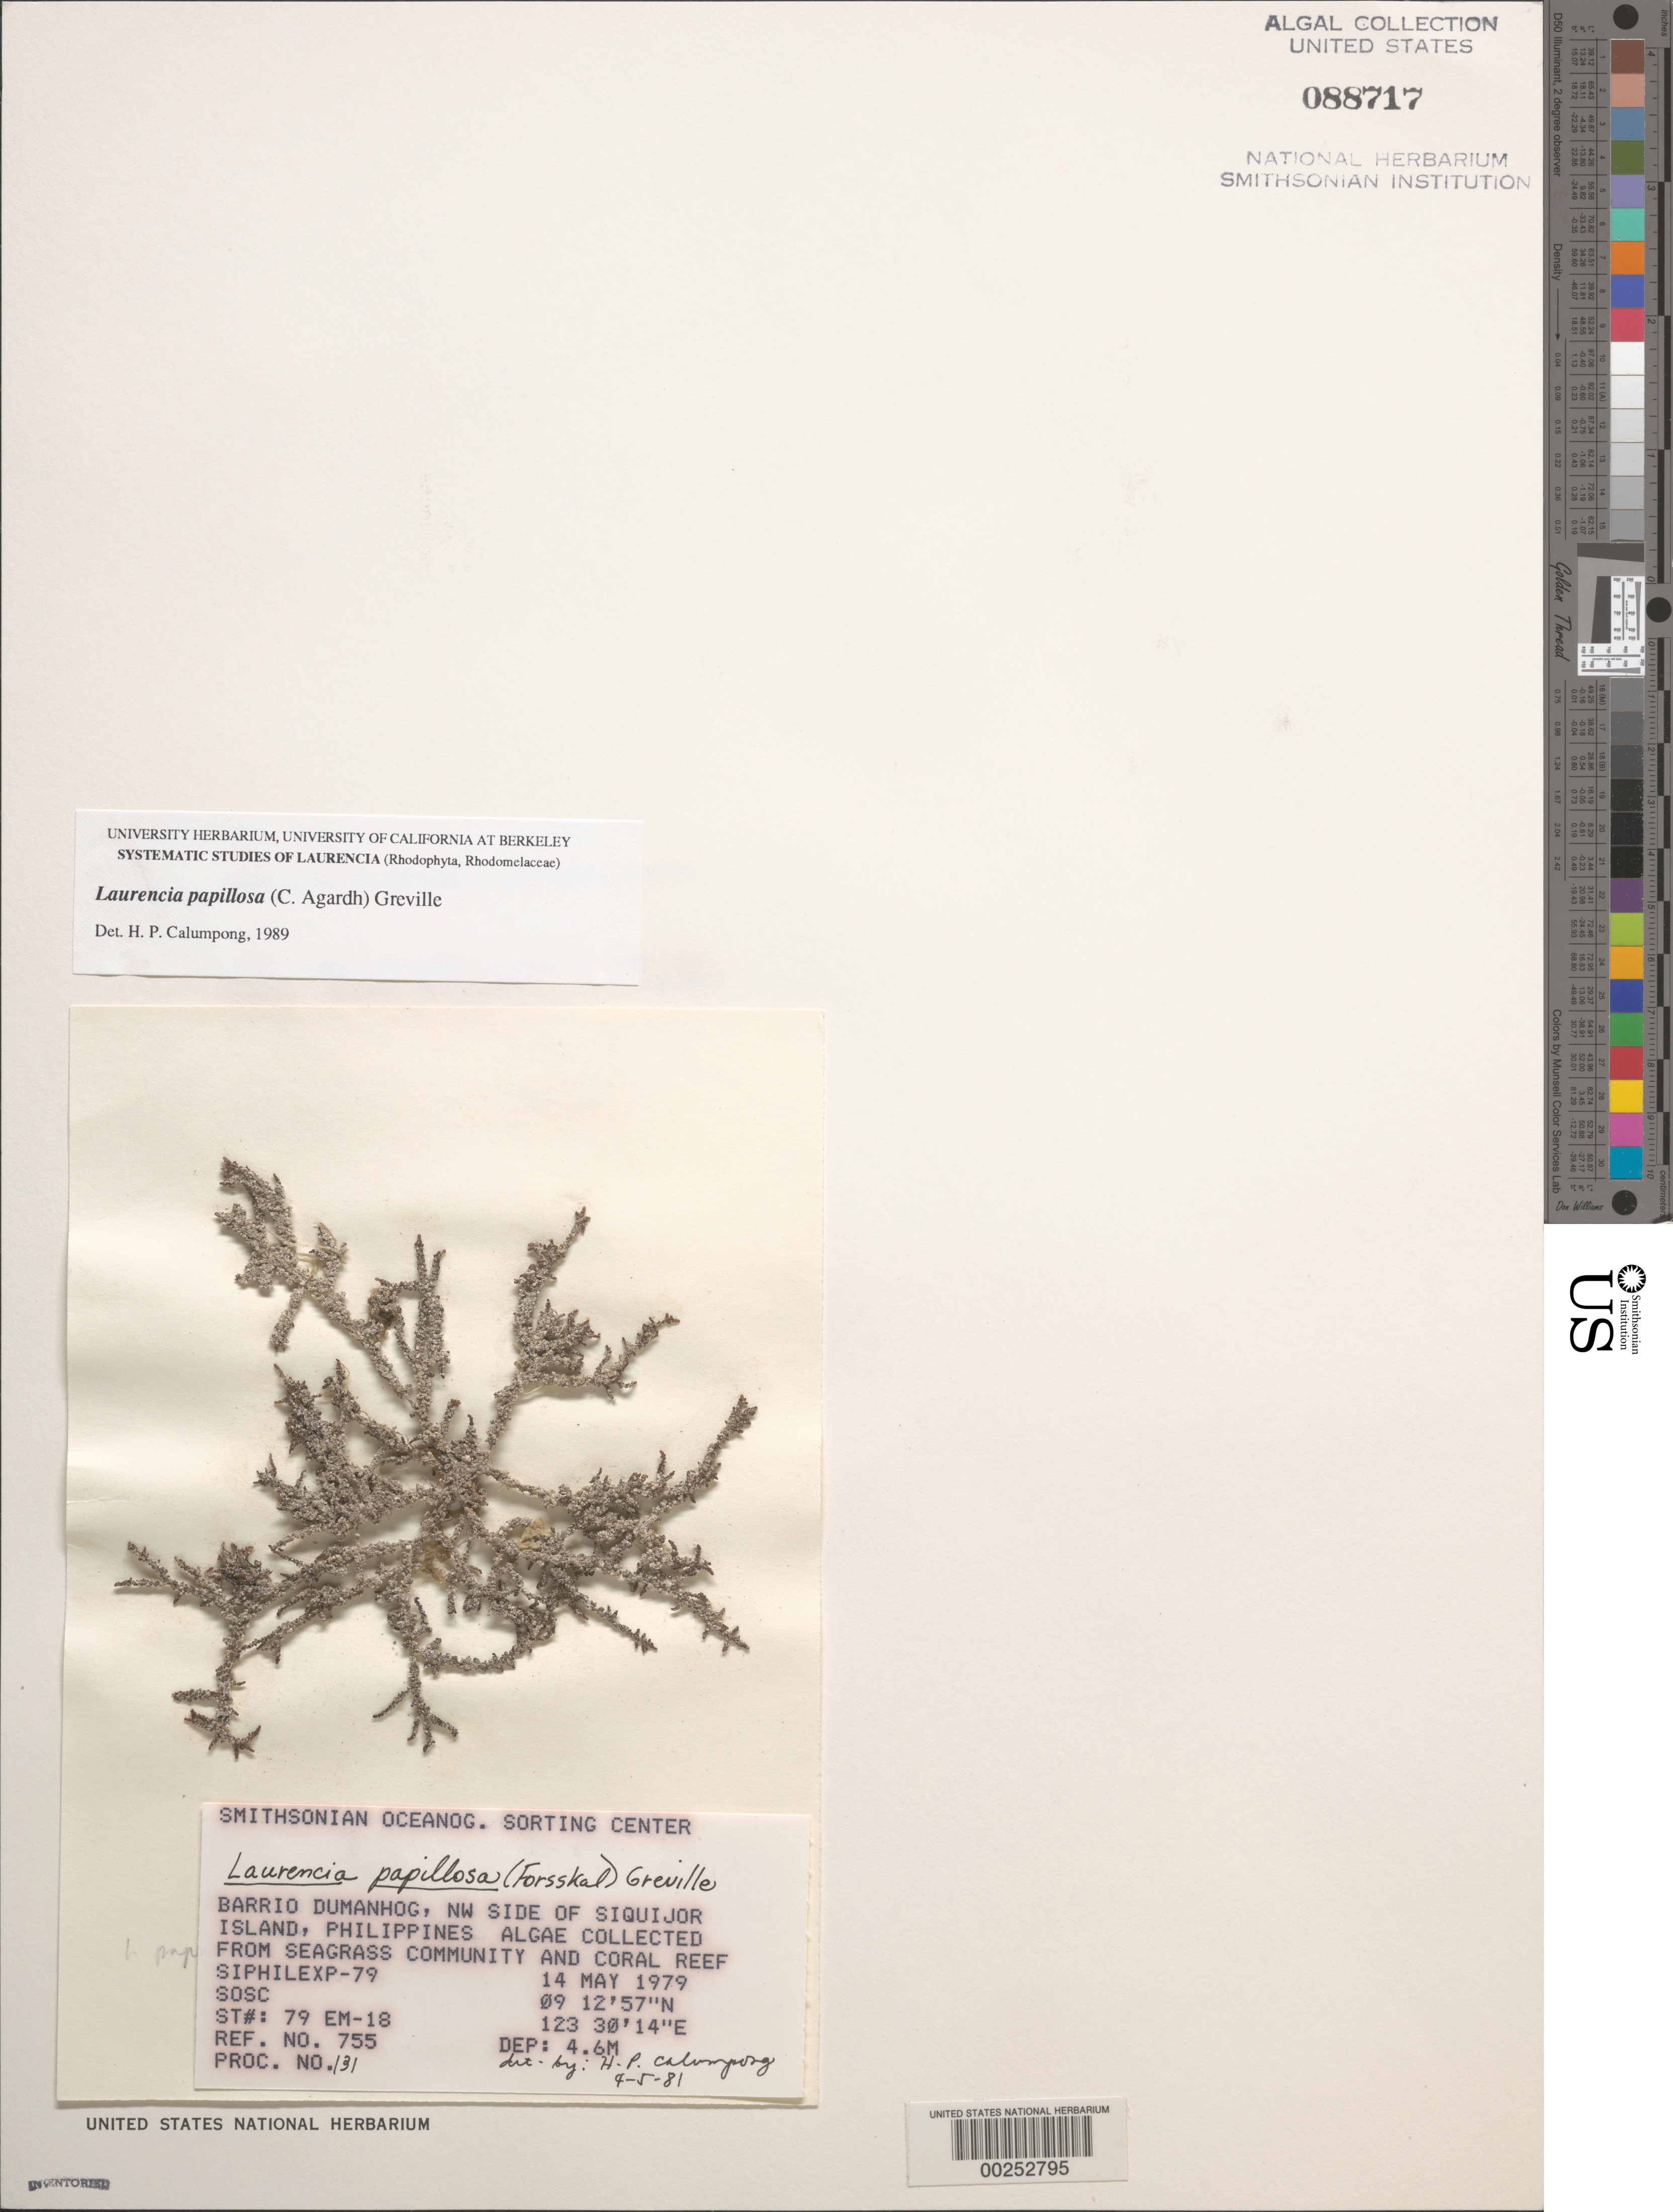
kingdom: Plantae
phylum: Rhodophyta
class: Florideophyceae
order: Ceramiales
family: Rhodomelaceae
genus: Palisada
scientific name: Palisada perforata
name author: (Bory) K.W. Nam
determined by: Algae name updating Project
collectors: SOSC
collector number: Station 79 Em-18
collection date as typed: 14 May 1979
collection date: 1979-05-14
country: Philippines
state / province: Central Visayas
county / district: Siquijor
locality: Visayan, Barrio dumanhog, siquijor island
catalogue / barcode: US 88717